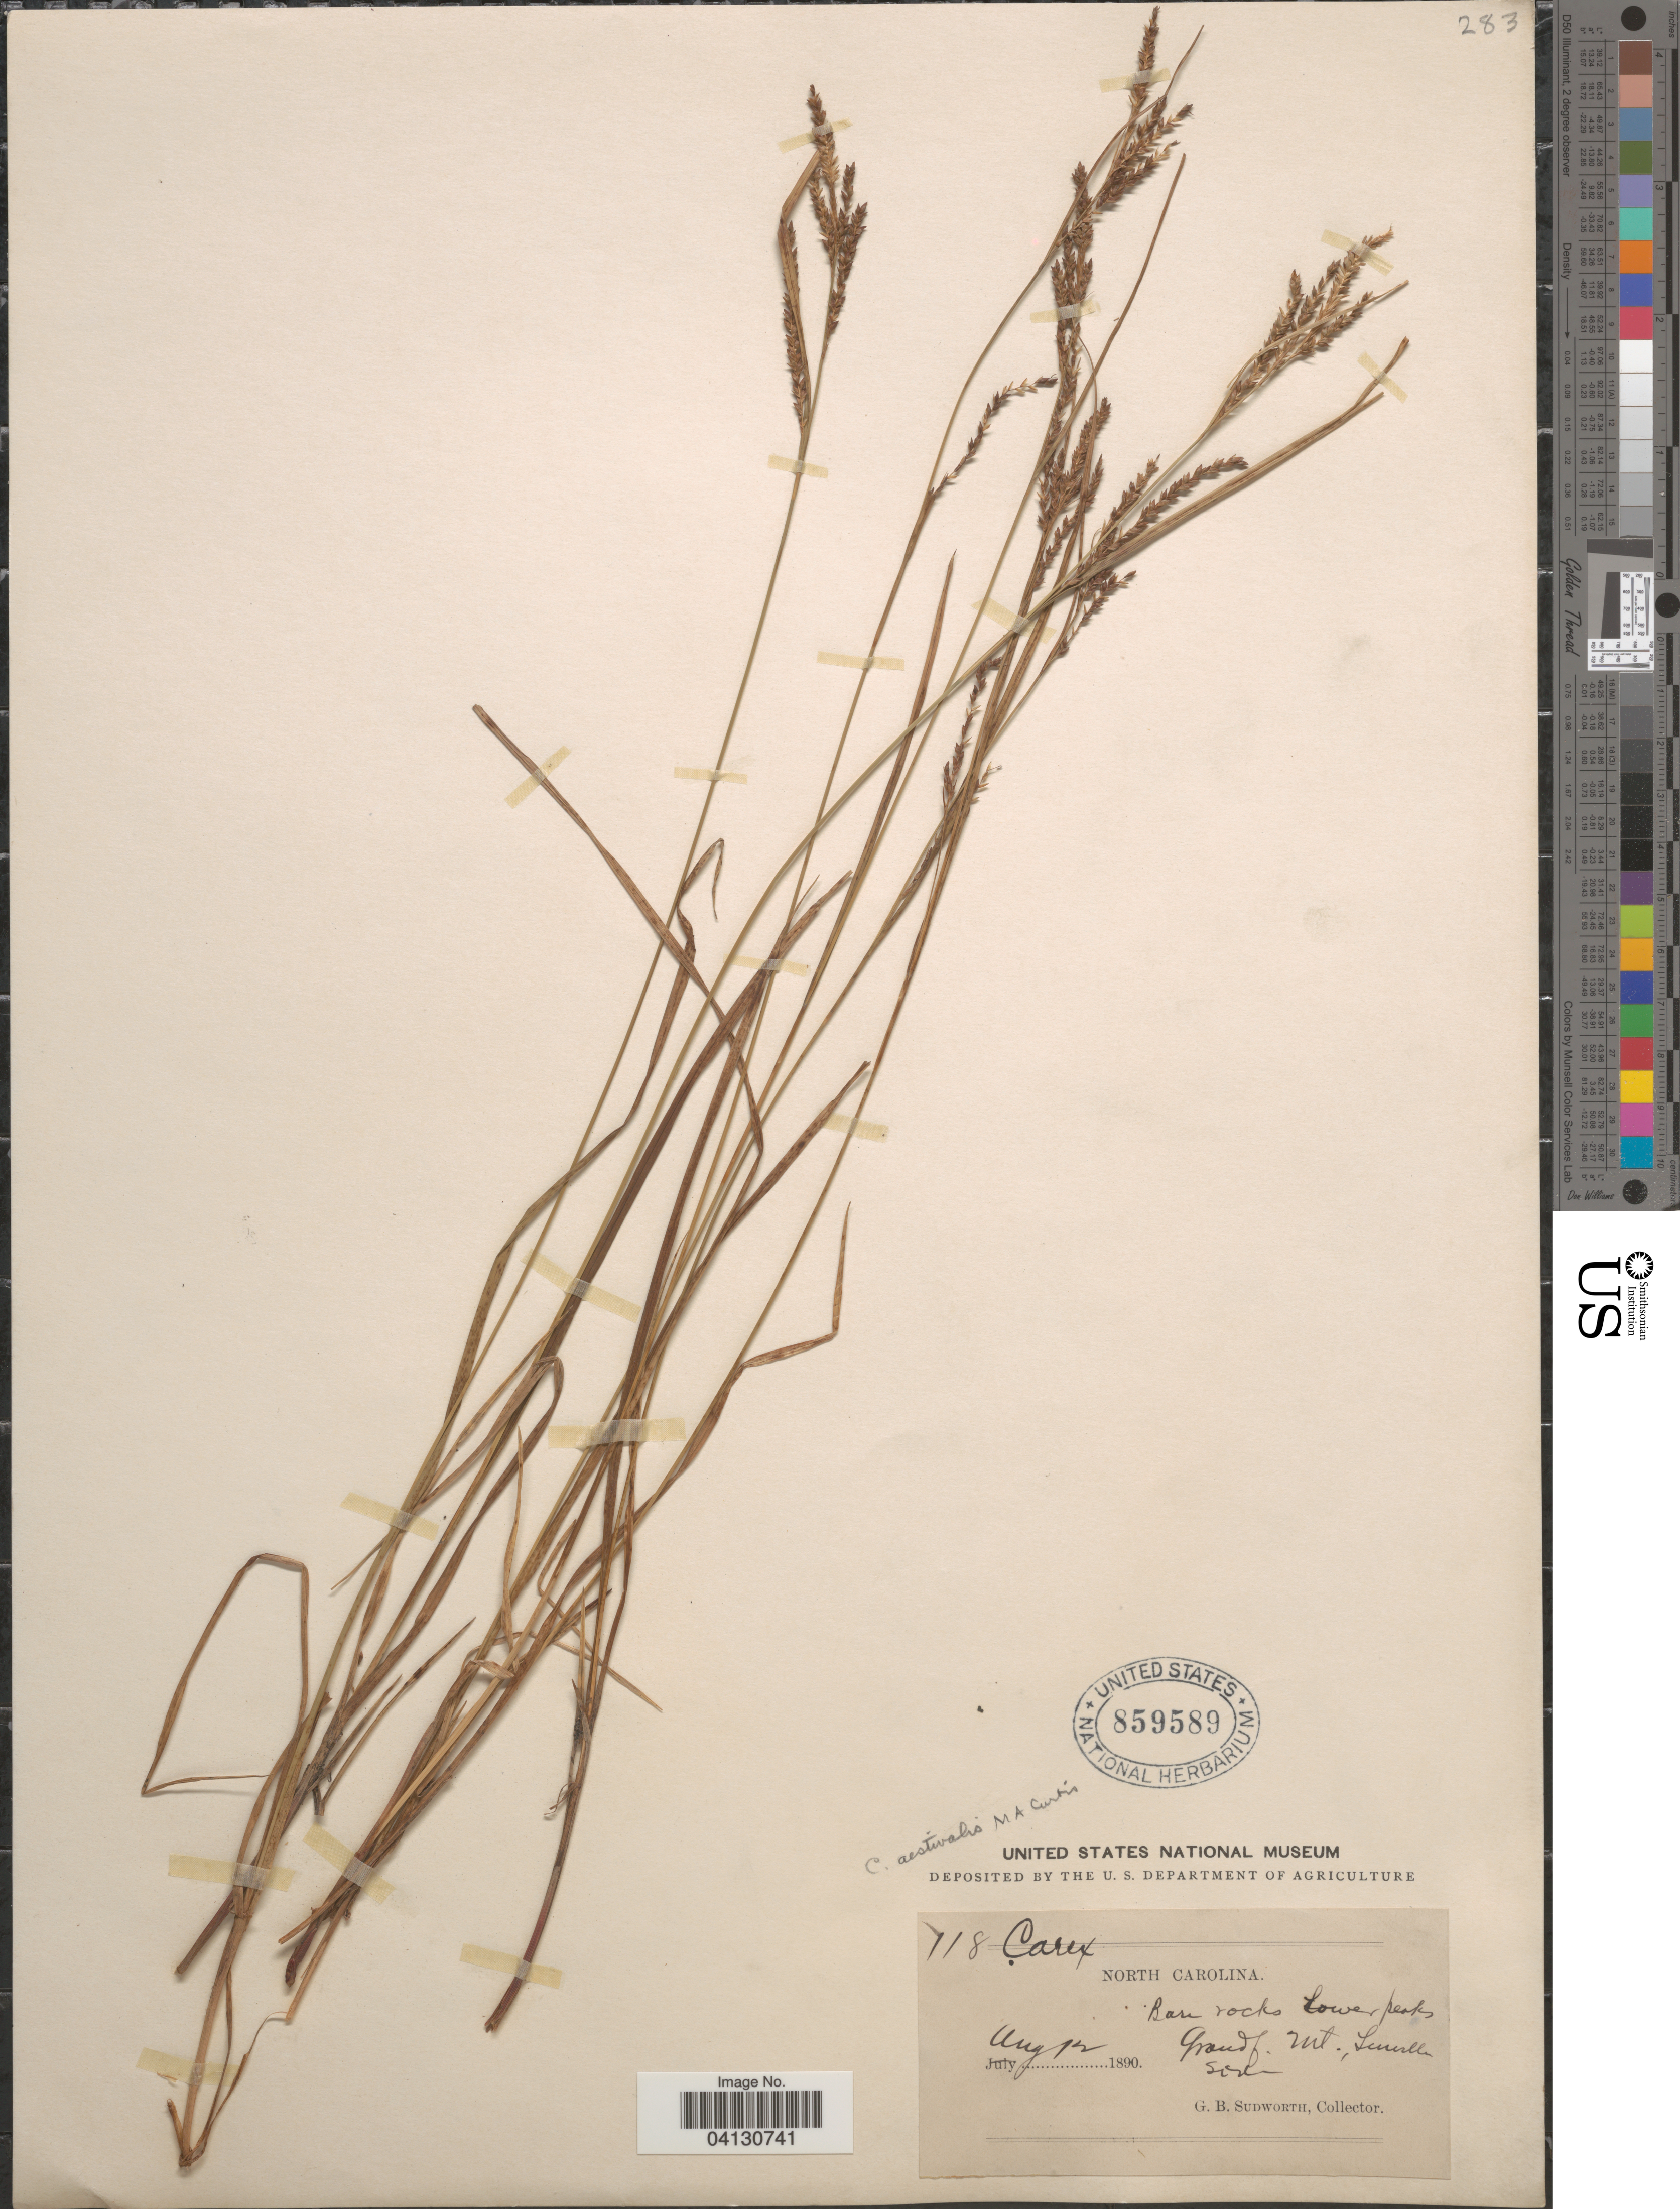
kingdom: Plantae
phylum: Tracheophyta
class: Liliopsida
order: Poales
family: Cyperaceae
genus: Carex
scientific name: Carex sp.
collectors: G. B. Sudworth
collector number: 118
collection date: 1890-08-12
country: United States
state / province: North Carolina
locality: Base rocks lower peaks Grandf. Mt., Linville side.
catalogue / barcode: US 859589